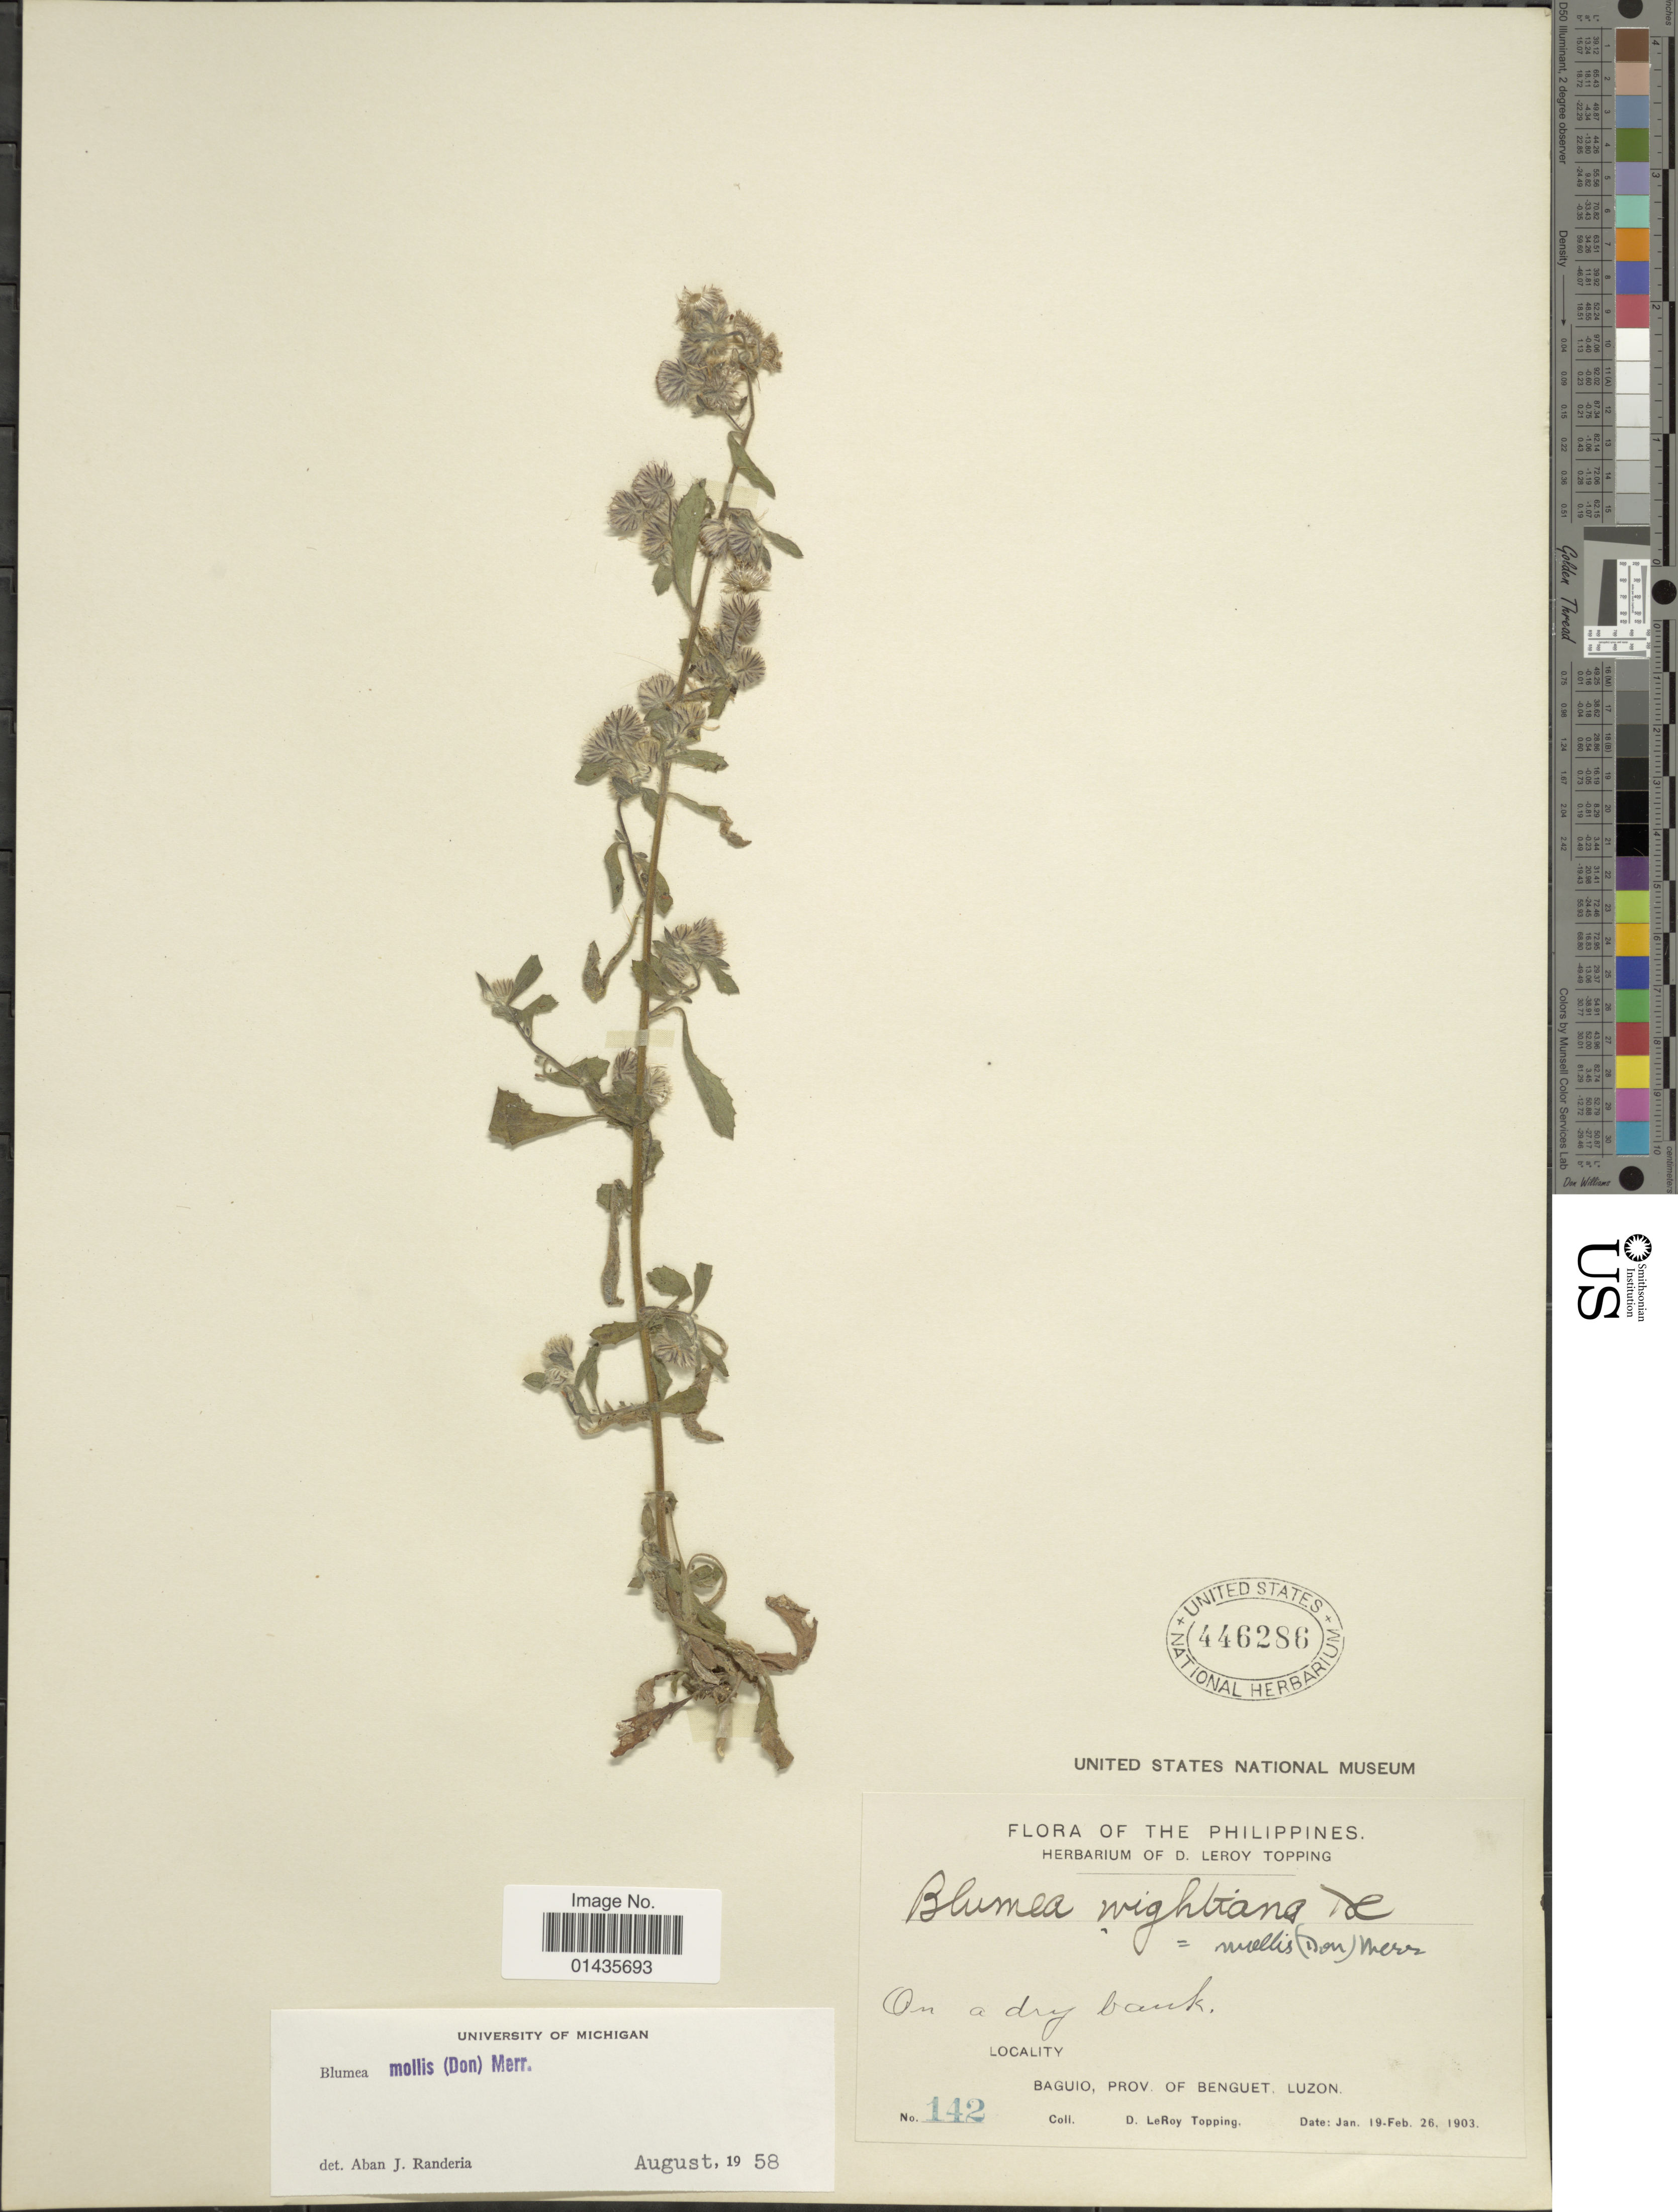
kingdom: Plantae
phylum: Tracheophyta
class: Magnoliopsida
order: Asterales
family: Asteraceae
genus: Blumea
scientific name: Blumea mollis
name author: (D. Don) Merr.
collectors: D. L. Topping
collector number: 142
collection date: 1903-01-19/1903-02-26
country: Philippines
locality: Baguio, Prov. of Benguet, Luzon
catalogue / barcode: US 446286